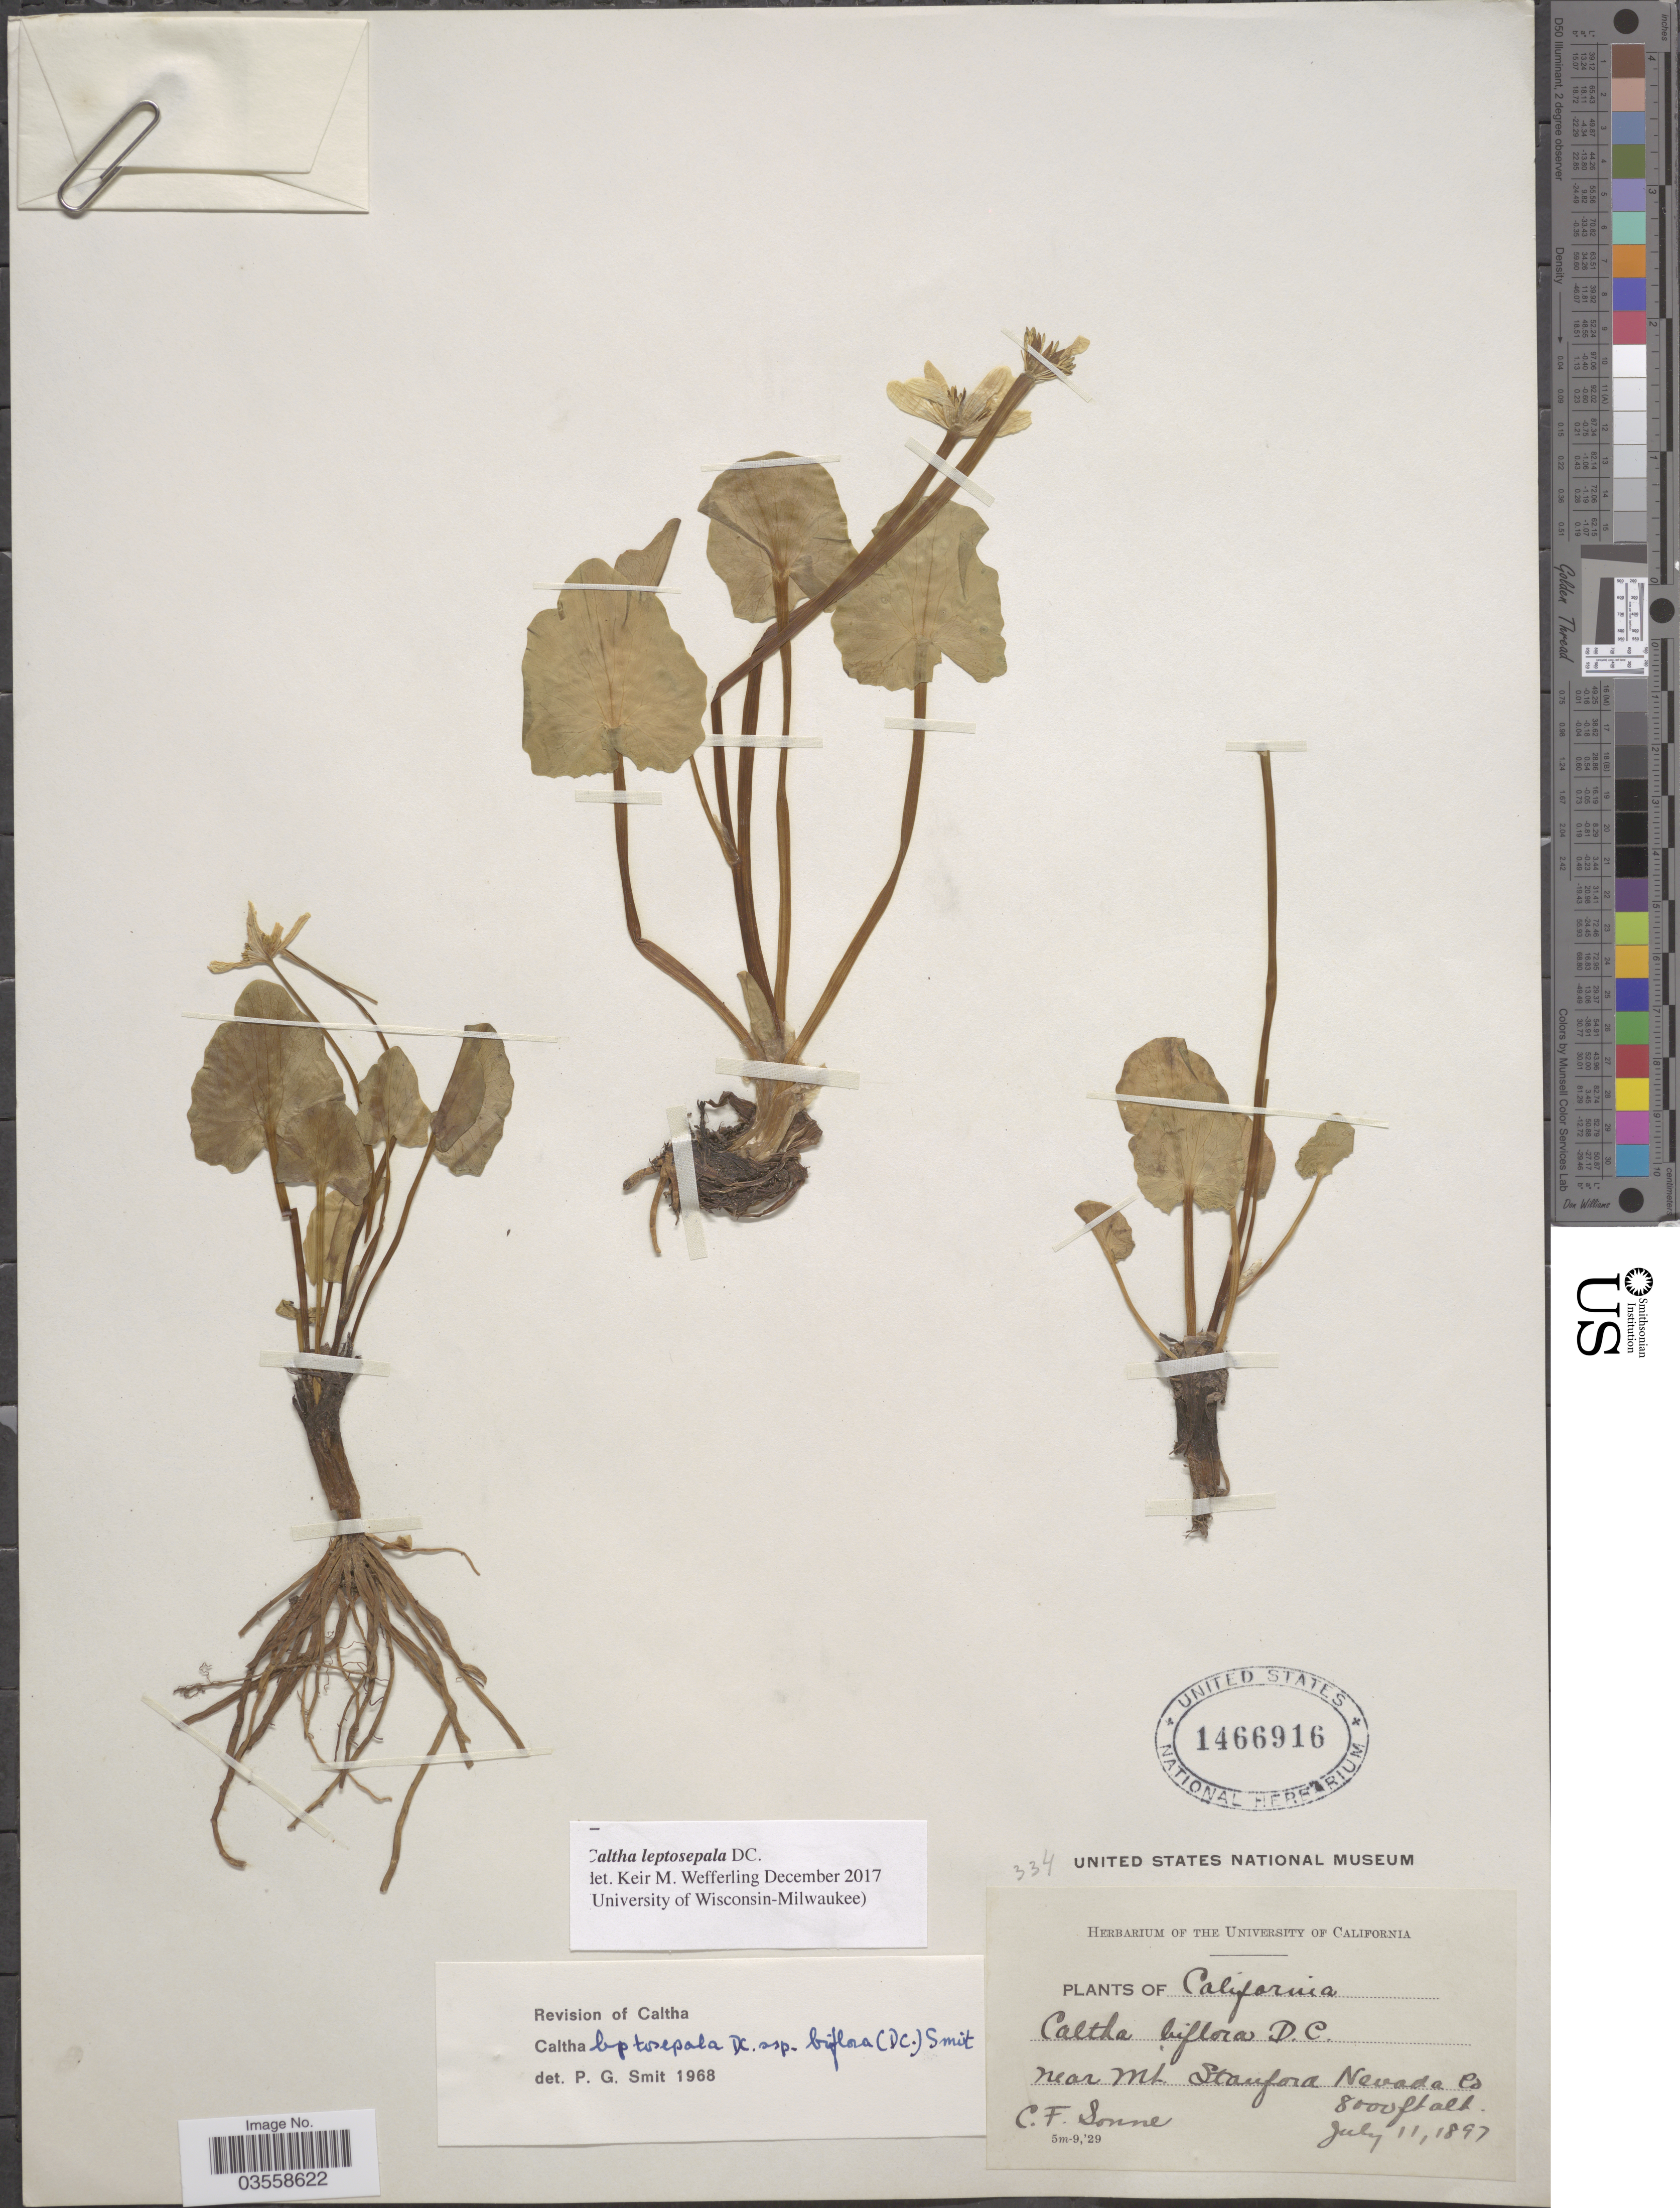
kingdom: Plantae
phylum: Tracheophyta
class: Magnoliopsida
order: Ranunculales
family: Ranunculaceae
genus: Caltha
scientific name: Caltha leptosepala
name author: DC.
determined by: Wefferling, Keir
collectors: C. Sonne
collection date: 1897-07-11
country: United States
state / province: California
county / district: Nevada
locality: Near Mt. Stanford Nevada Co.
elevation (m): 2438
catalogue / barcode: US 1466916